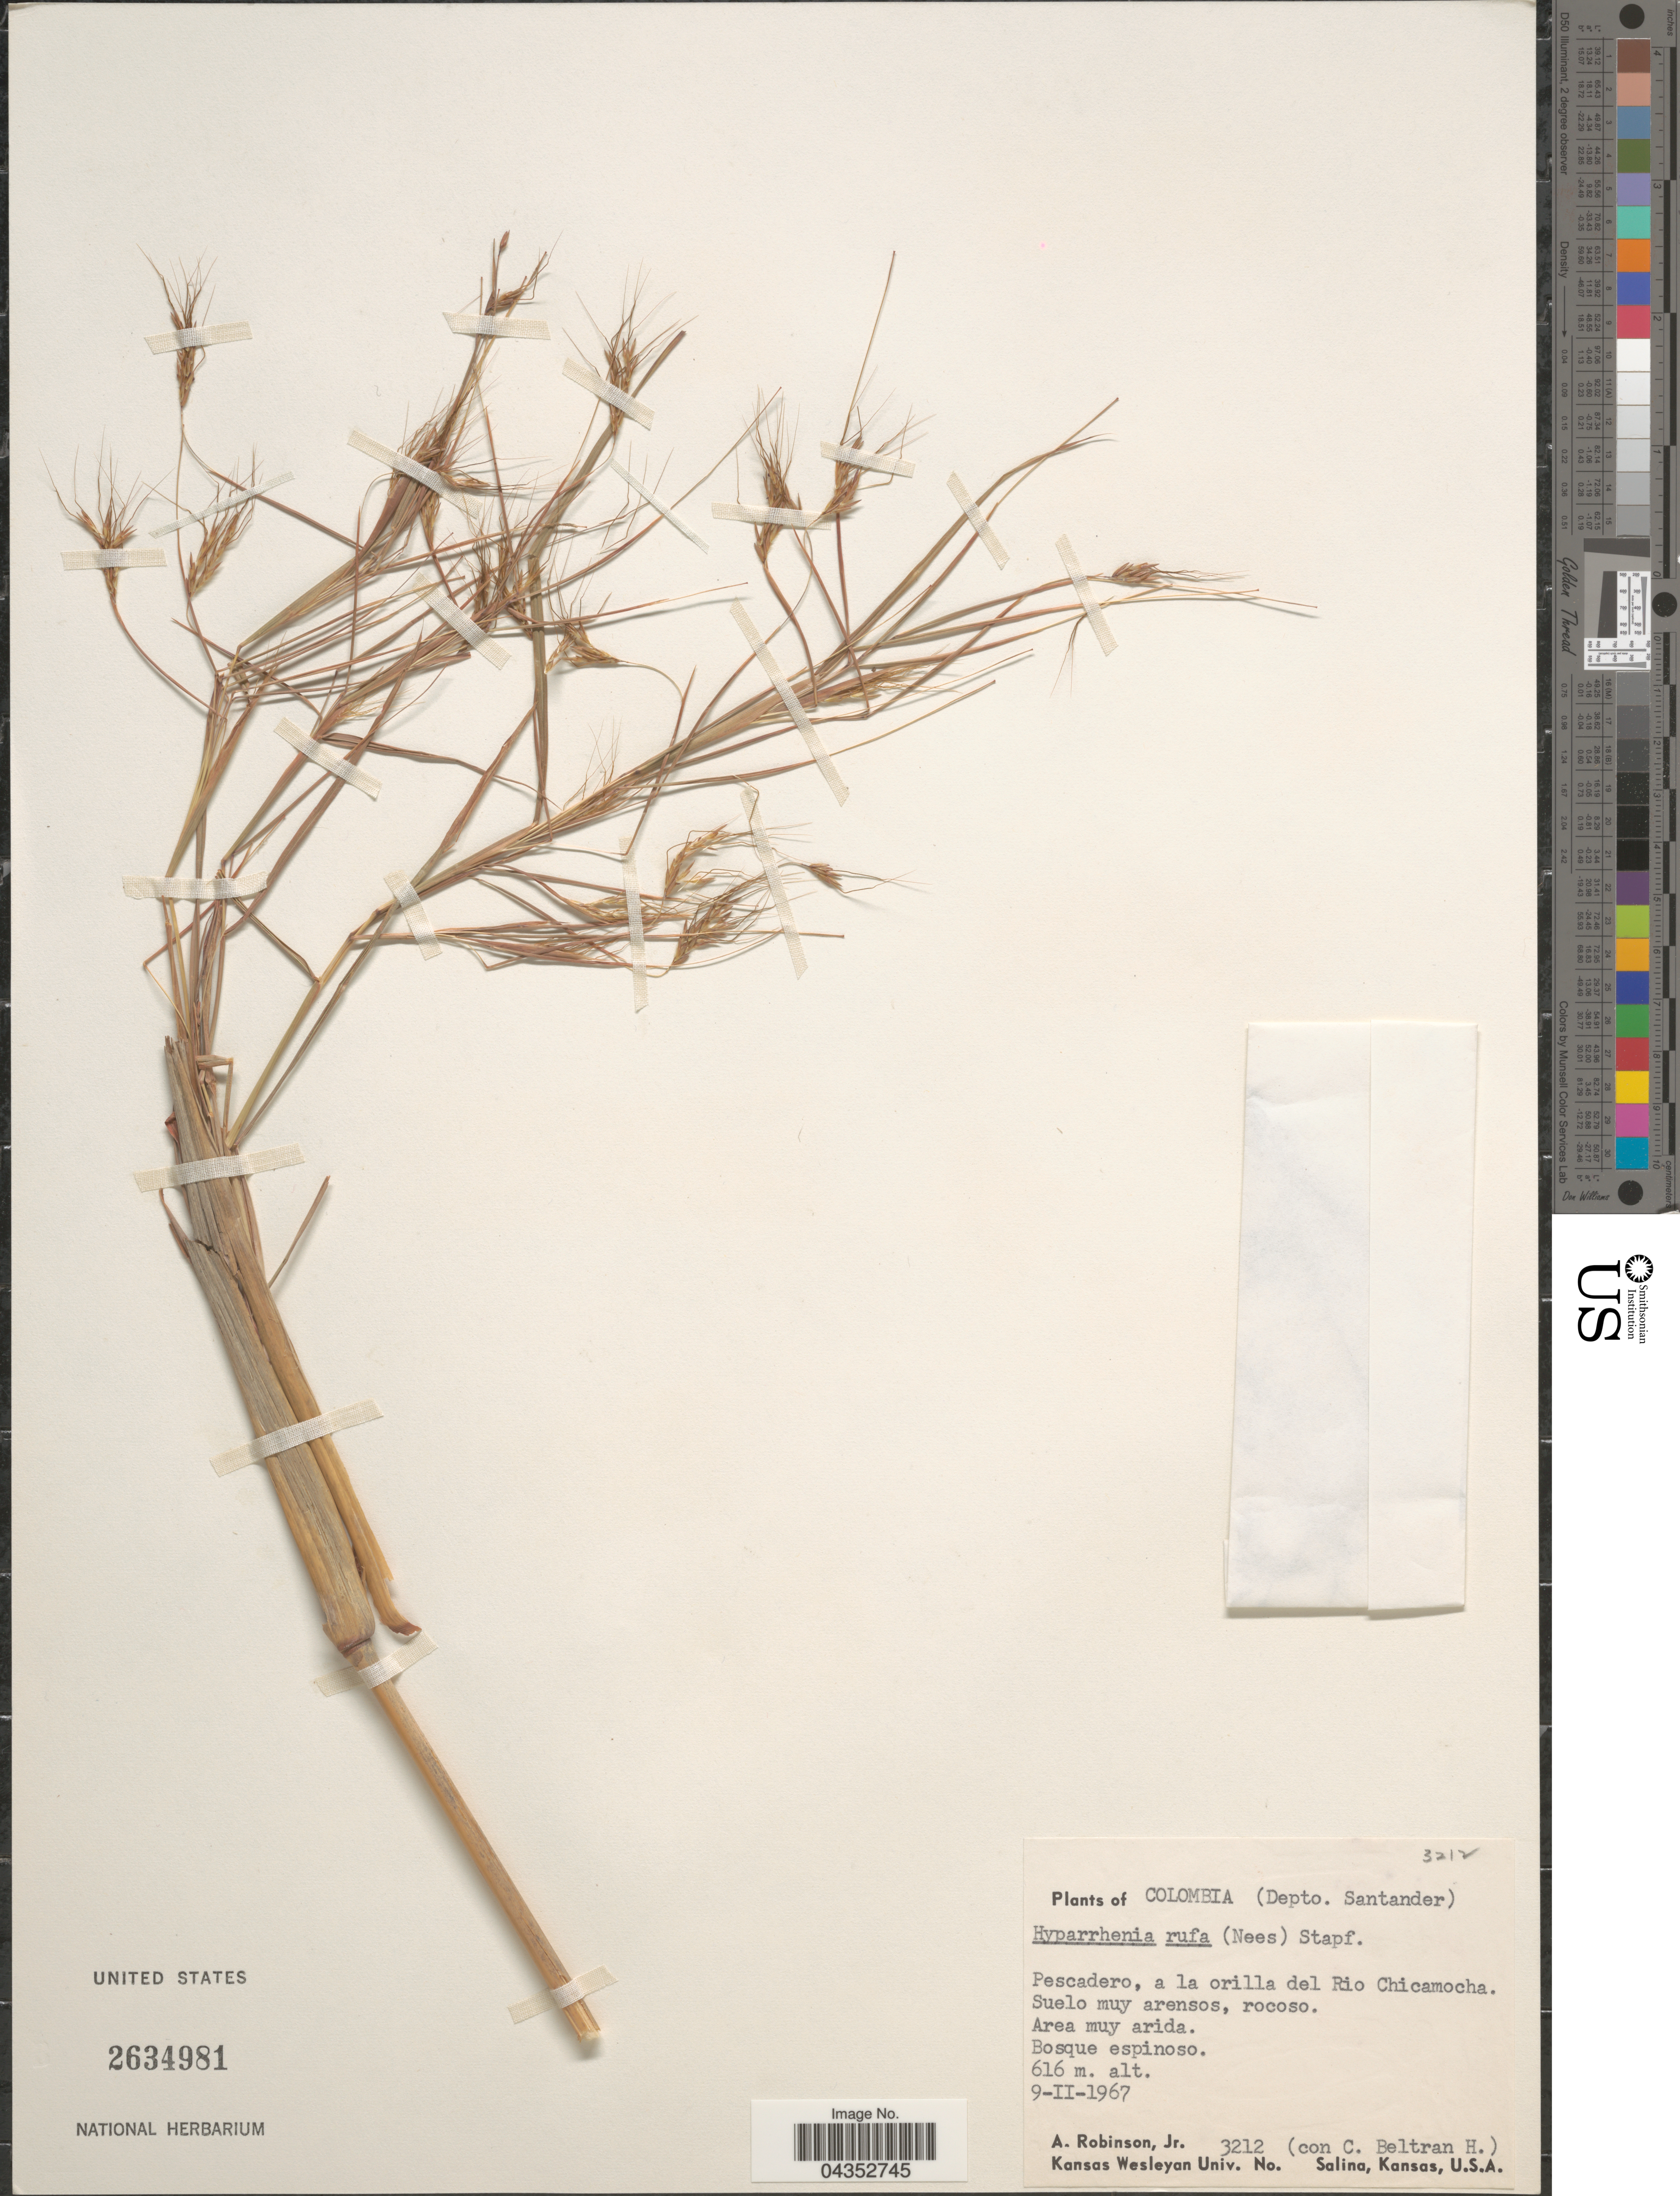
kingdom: Plantae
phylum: Tracheophyta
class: Liliopsida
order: Poales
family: Poaceae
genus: Hyparrhenia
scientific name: Hyparrhenia rufa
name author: (Nees) Stapf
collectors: A. Robinson Jr. & C. Beltran H.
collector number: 3212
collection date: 1967-02-09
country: Colombia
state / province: Santander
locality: (Depto. Santander). Pescadero, a la orilla del Rio Chicamocha.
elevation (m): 616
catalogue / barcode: US 2634981